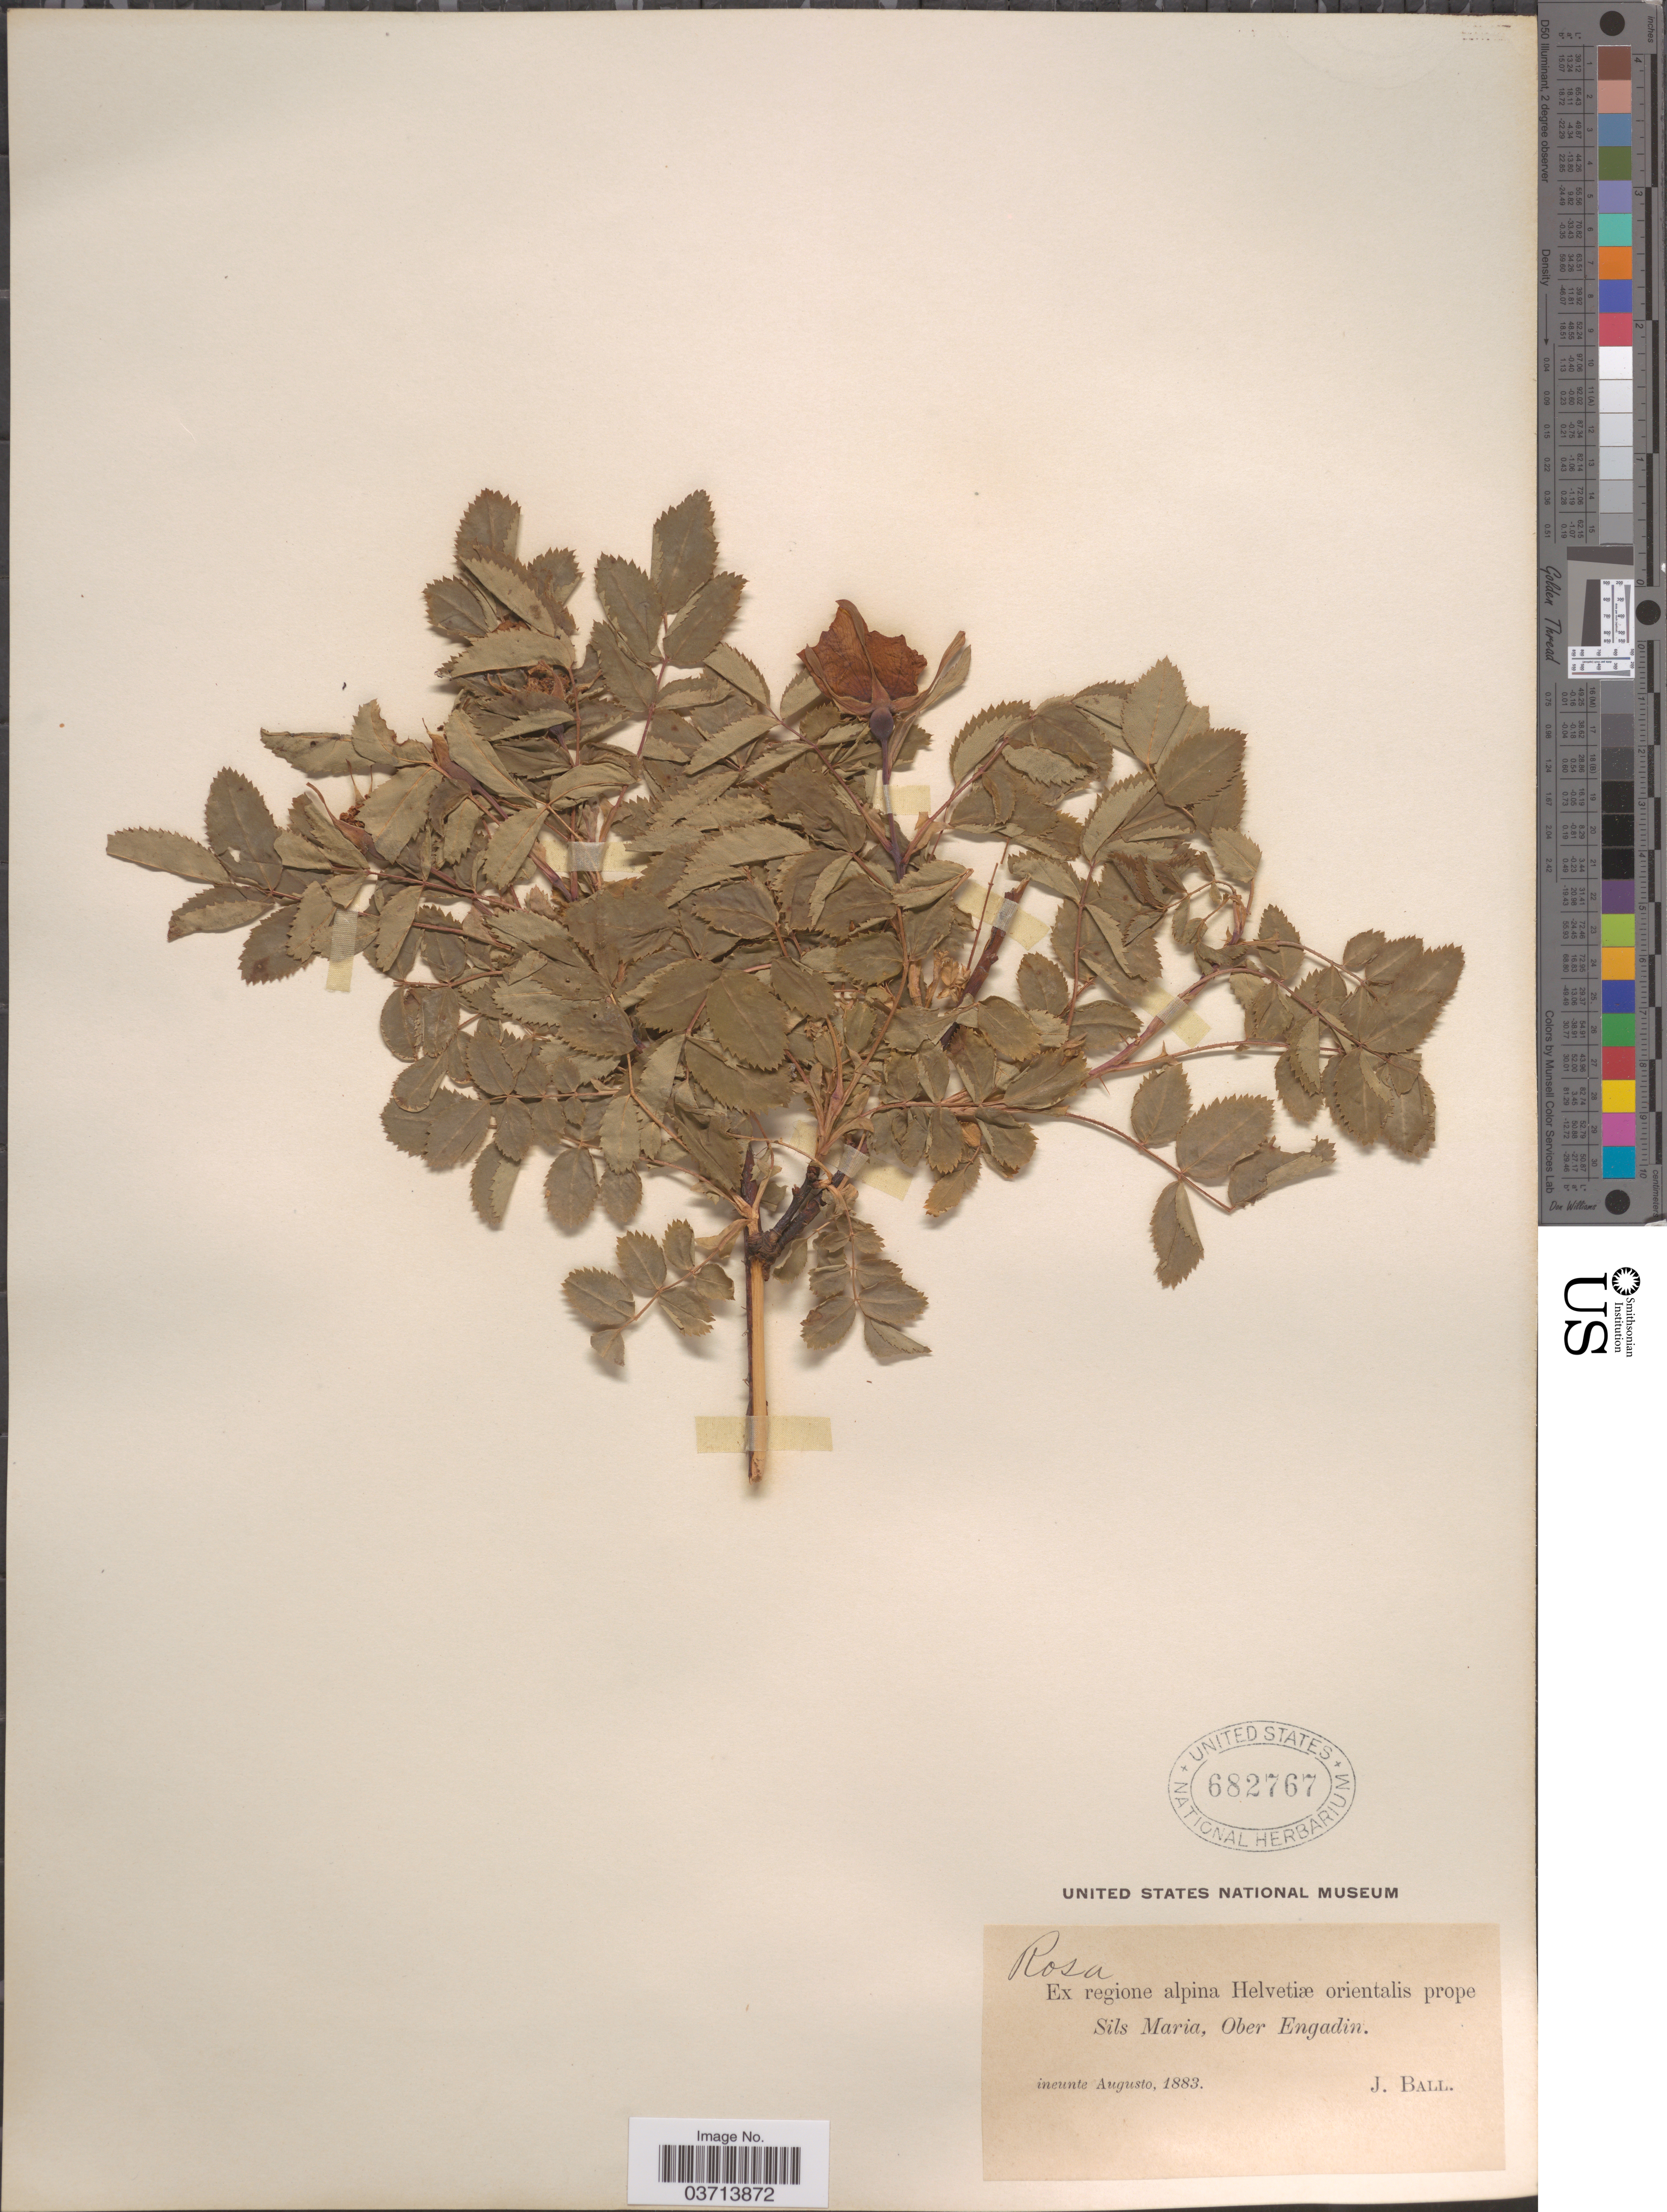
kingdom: Plantae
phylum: Tracheophyta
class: Magnoliopsida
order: Rosales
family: Rosaceae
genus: Rosa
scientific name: Rosa sp.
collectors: J. Ball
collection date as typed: ineunte Augusto, 1883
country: Switzerland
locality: Ex regione alpina Helvetiæ orientalis prope Sils Maria, Ober Engadin.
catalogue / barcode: US 682767